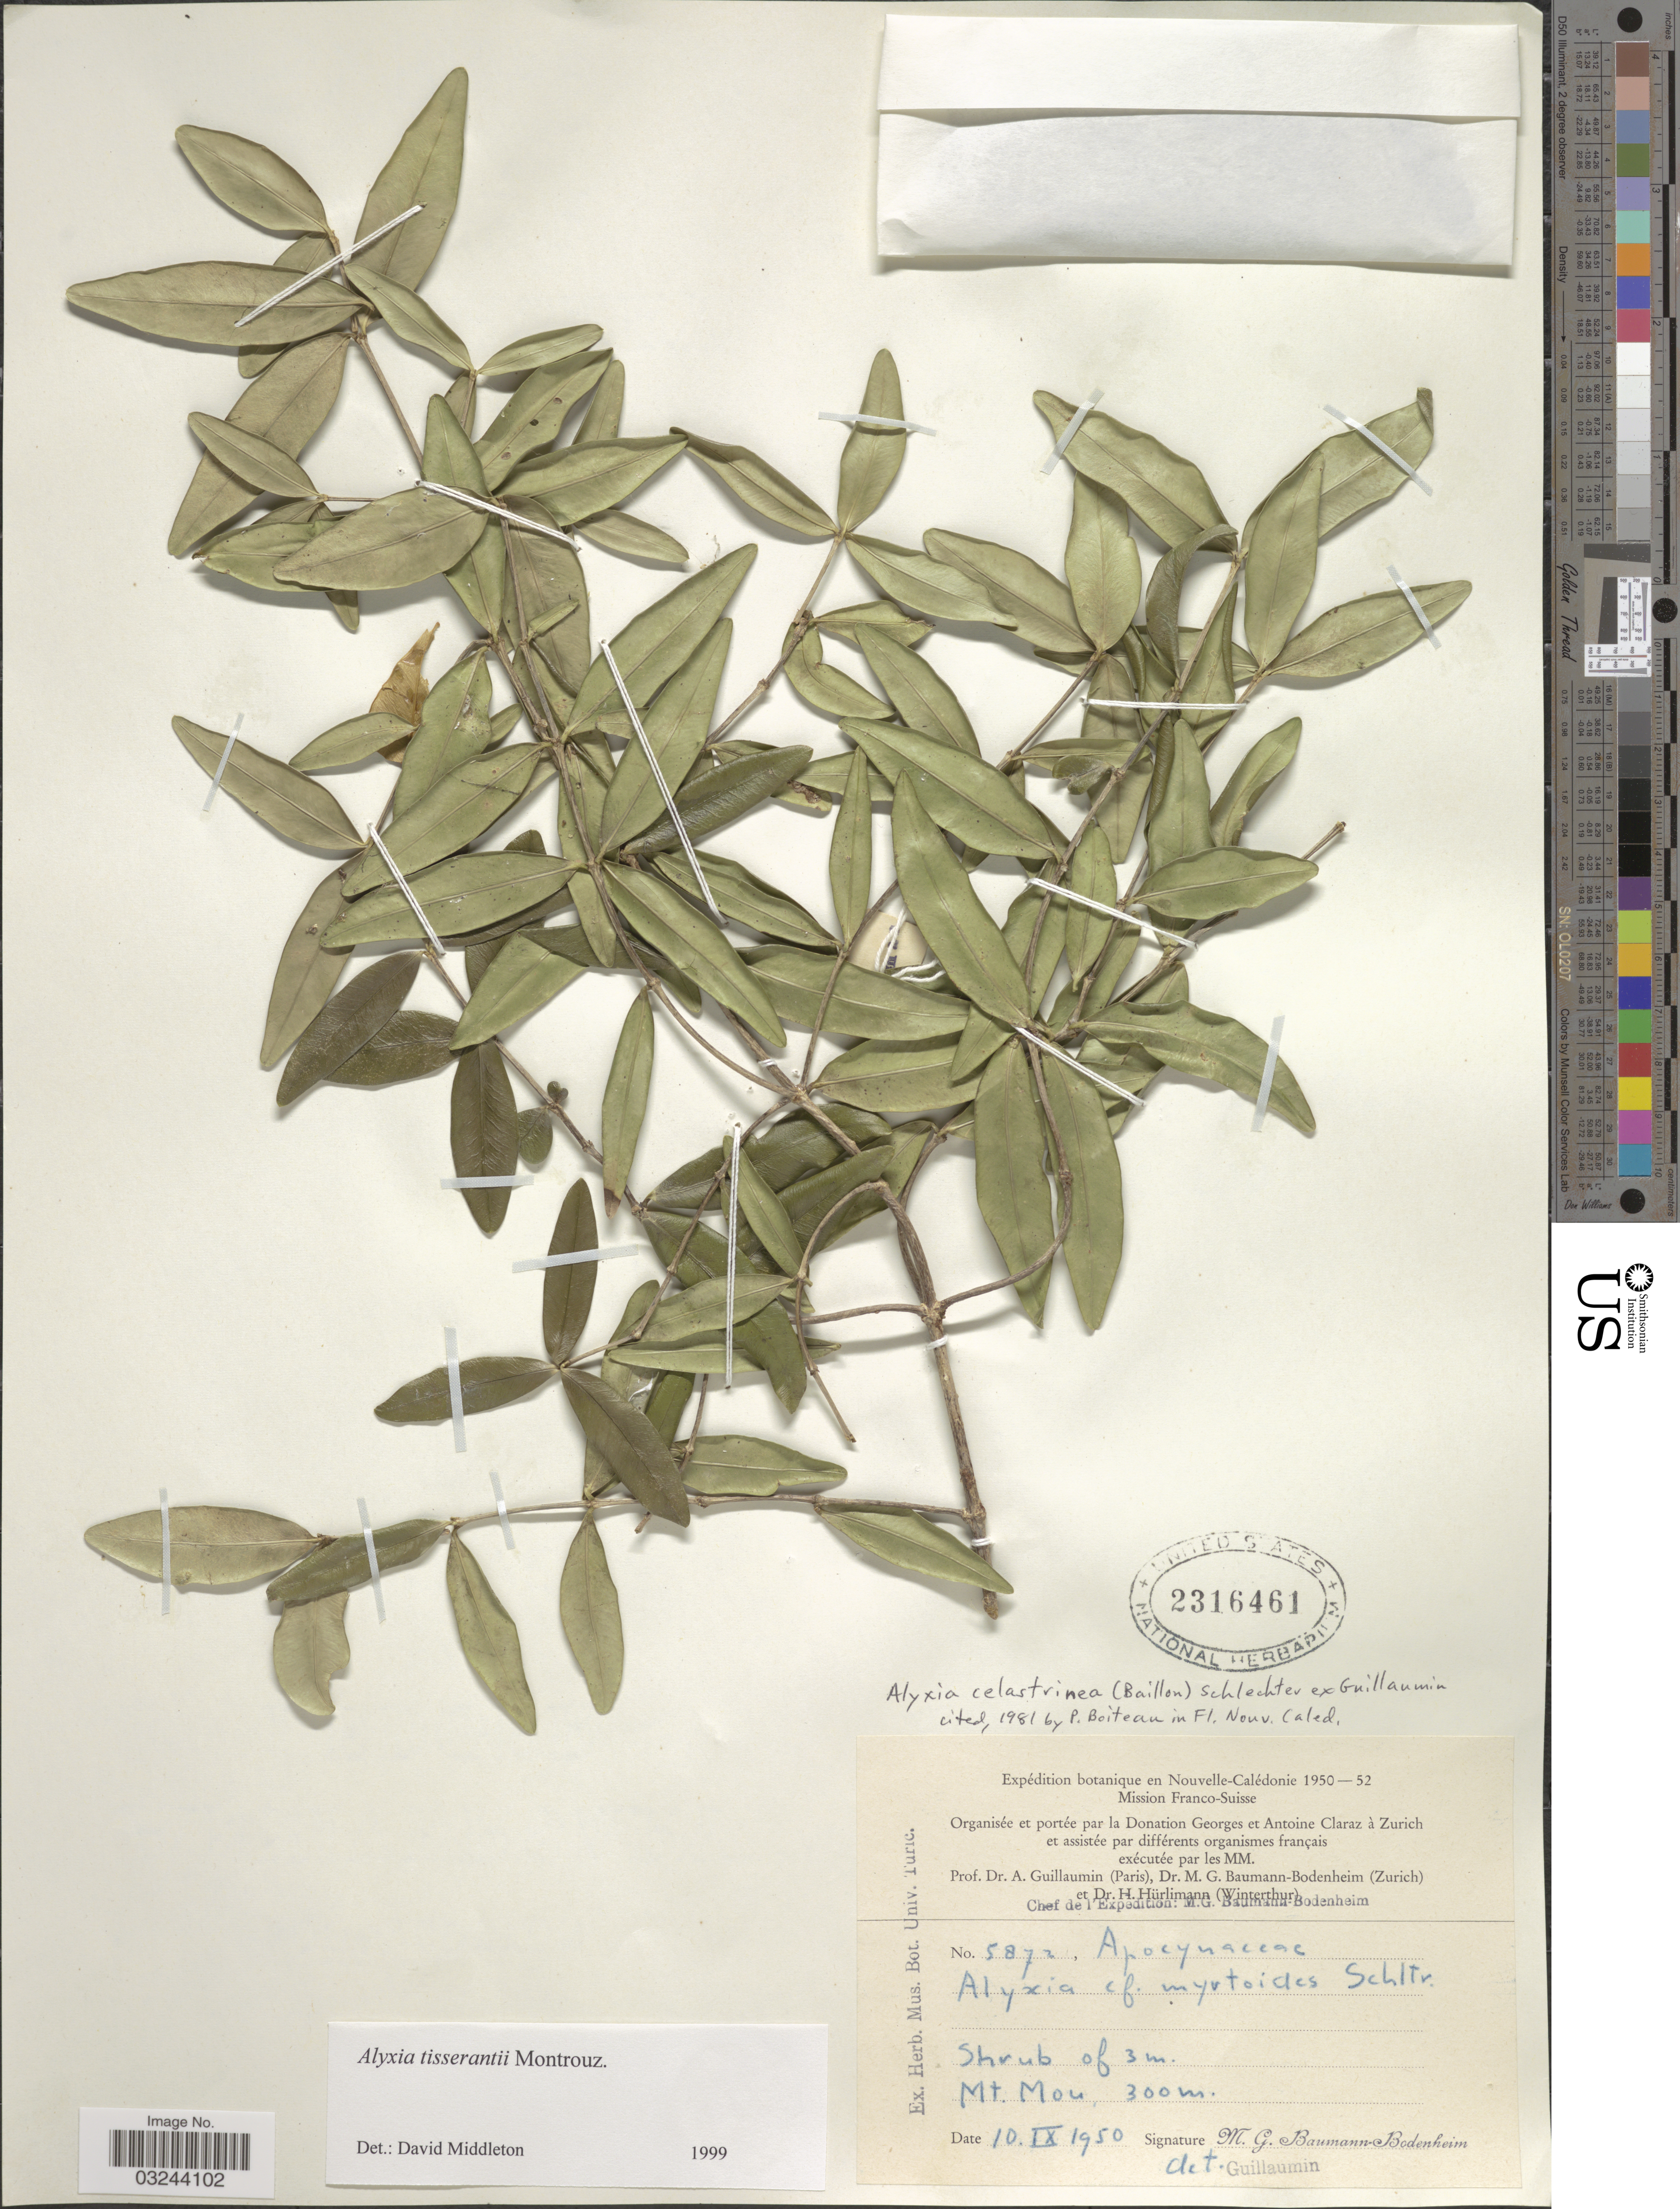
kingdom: Plantae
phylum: Tracheophyta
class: Magnoliopsida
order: Gentianales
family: Apocynaceae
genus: Alyxia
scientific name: Alyxia tisserantii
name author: Montrouz.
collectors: M. G. Baumann-Bodenheim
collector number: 5872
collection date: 1950-09-10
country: New Caledonia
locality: Mt. Mou.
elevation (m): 300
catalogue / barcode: US 2316461